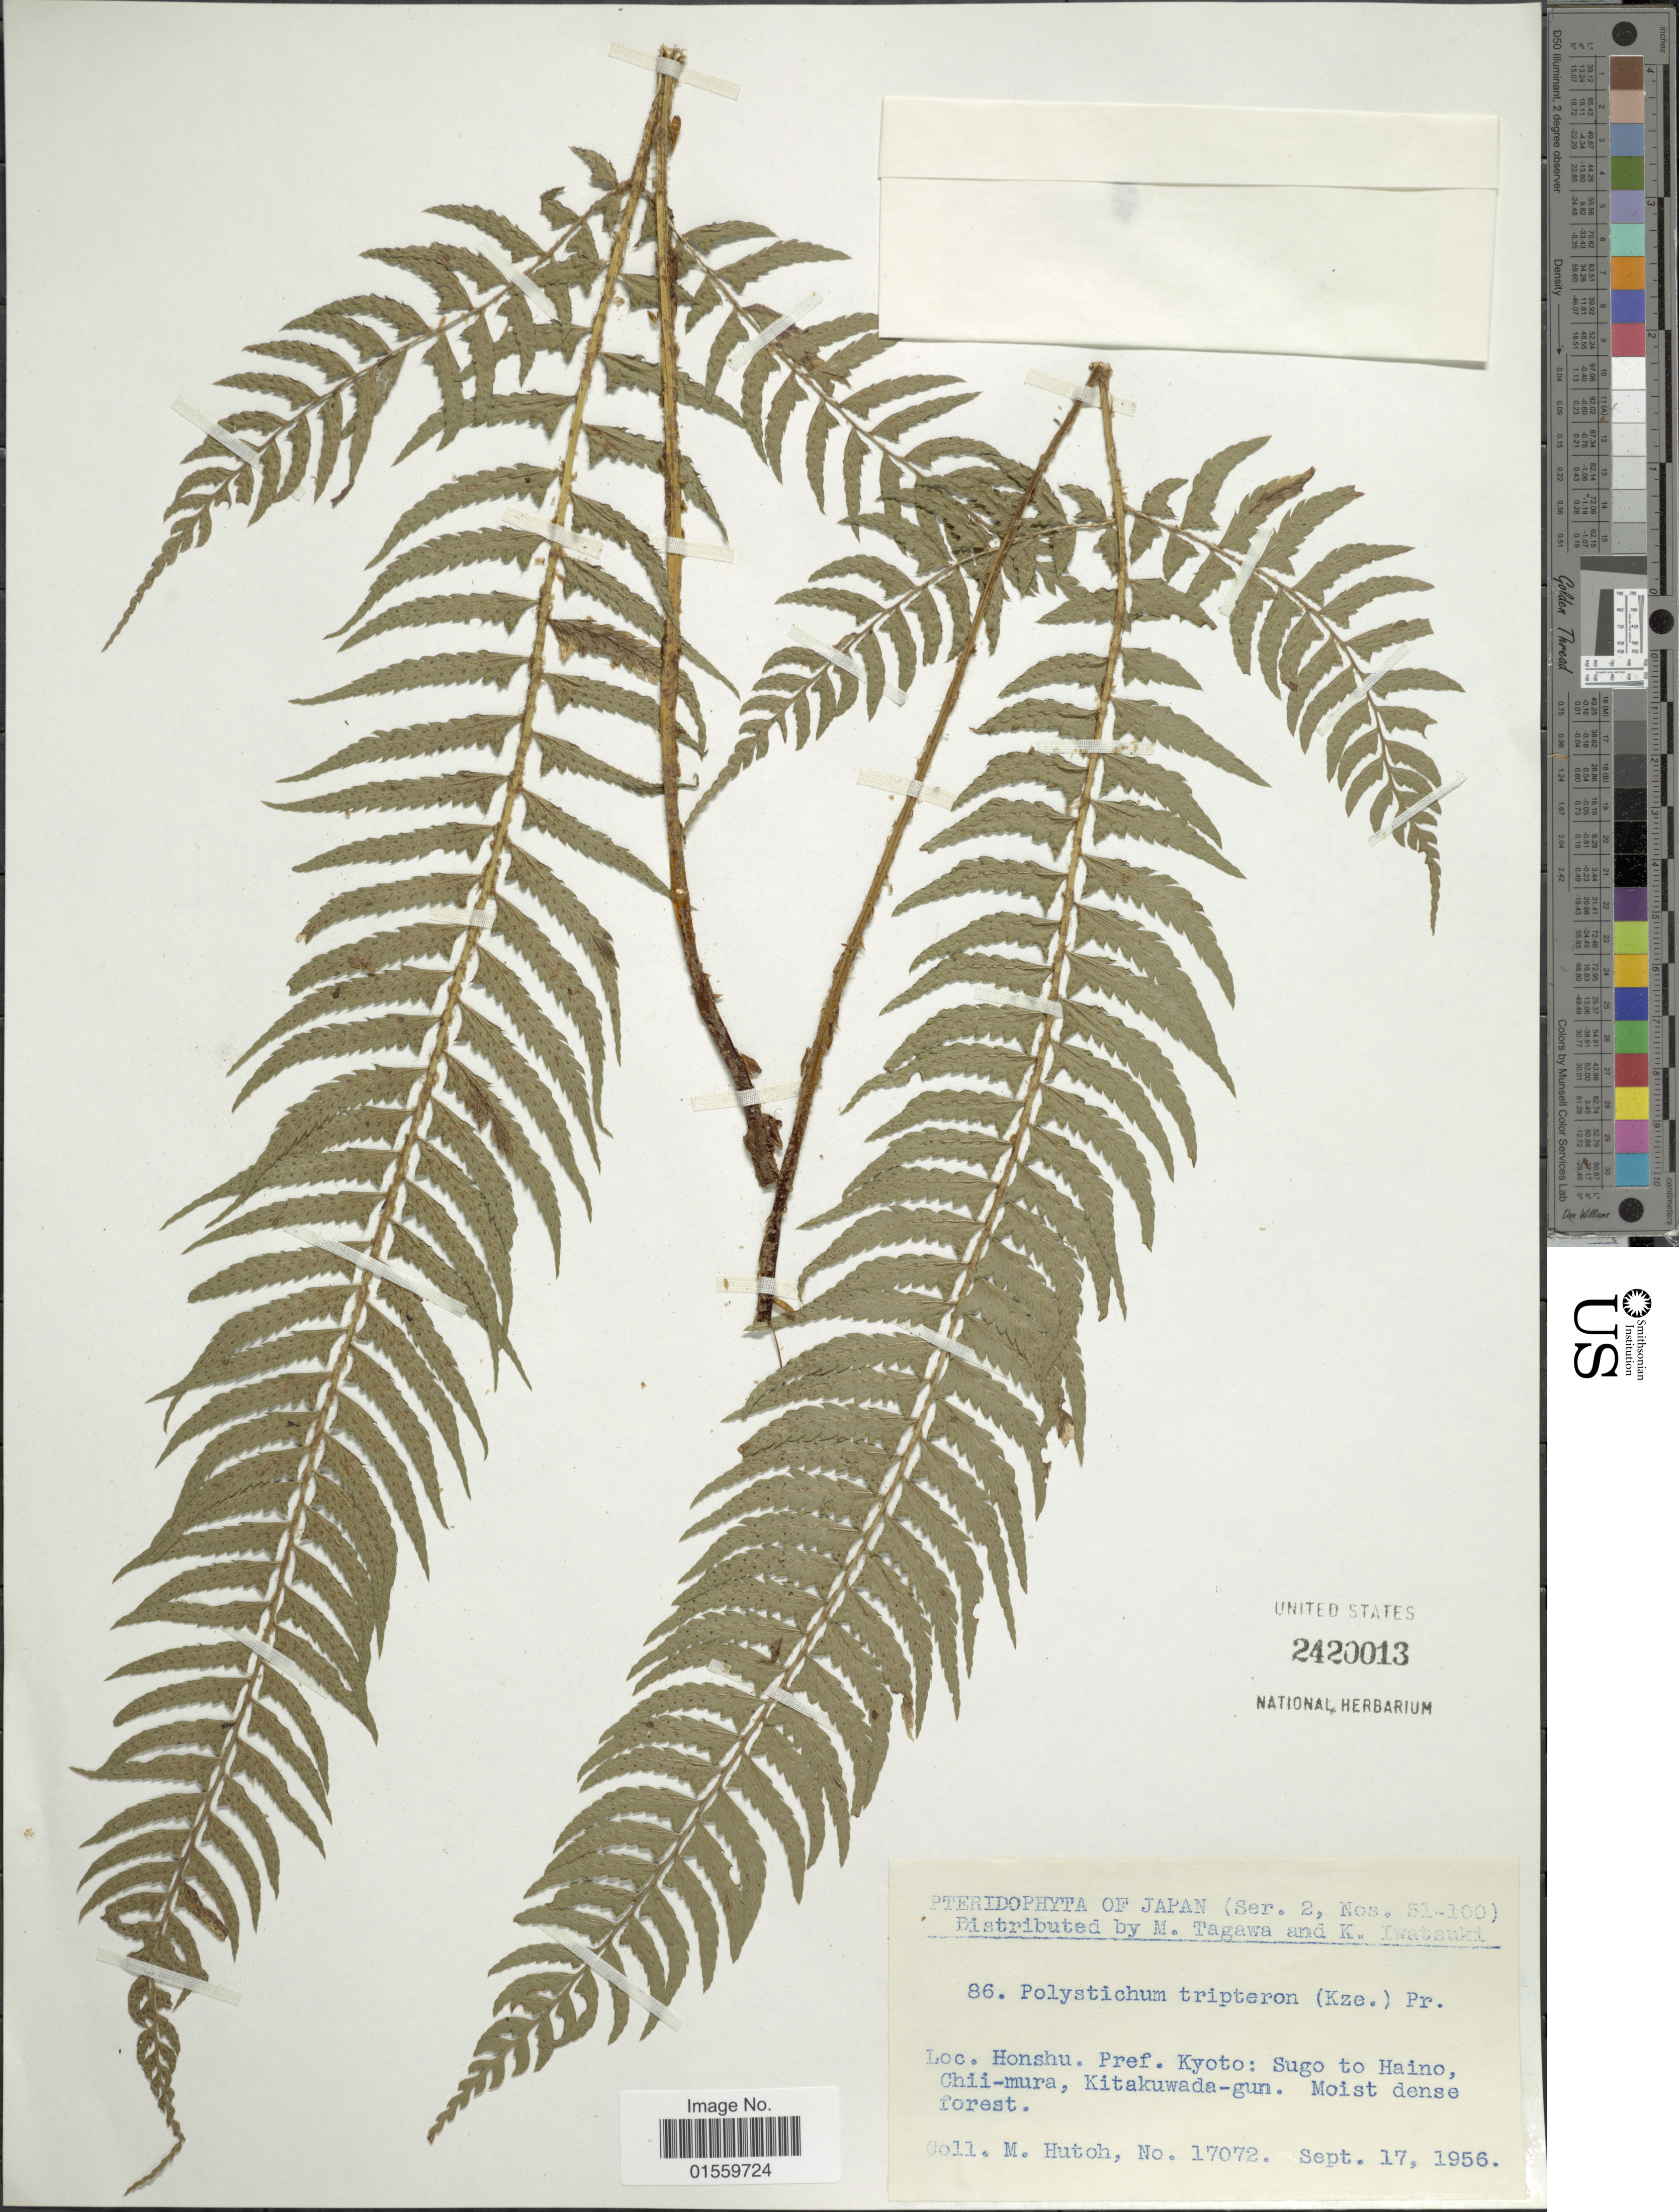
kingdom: Plantae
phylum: Tracheophyta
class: Polypodiopsida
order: Polypodiales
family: Dryopteridaceae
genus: Polystichum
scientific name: Polystichum tripteron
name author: (Kunze) C. Presl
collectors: M. Hutoh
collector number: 17072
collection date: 1956-09-17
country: Japan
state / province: Kyoto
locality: Honshu. Pref. Kyoto: Sugo to Haino, Chii-mura, Kitakuwada-gun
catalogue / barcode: US 2420013